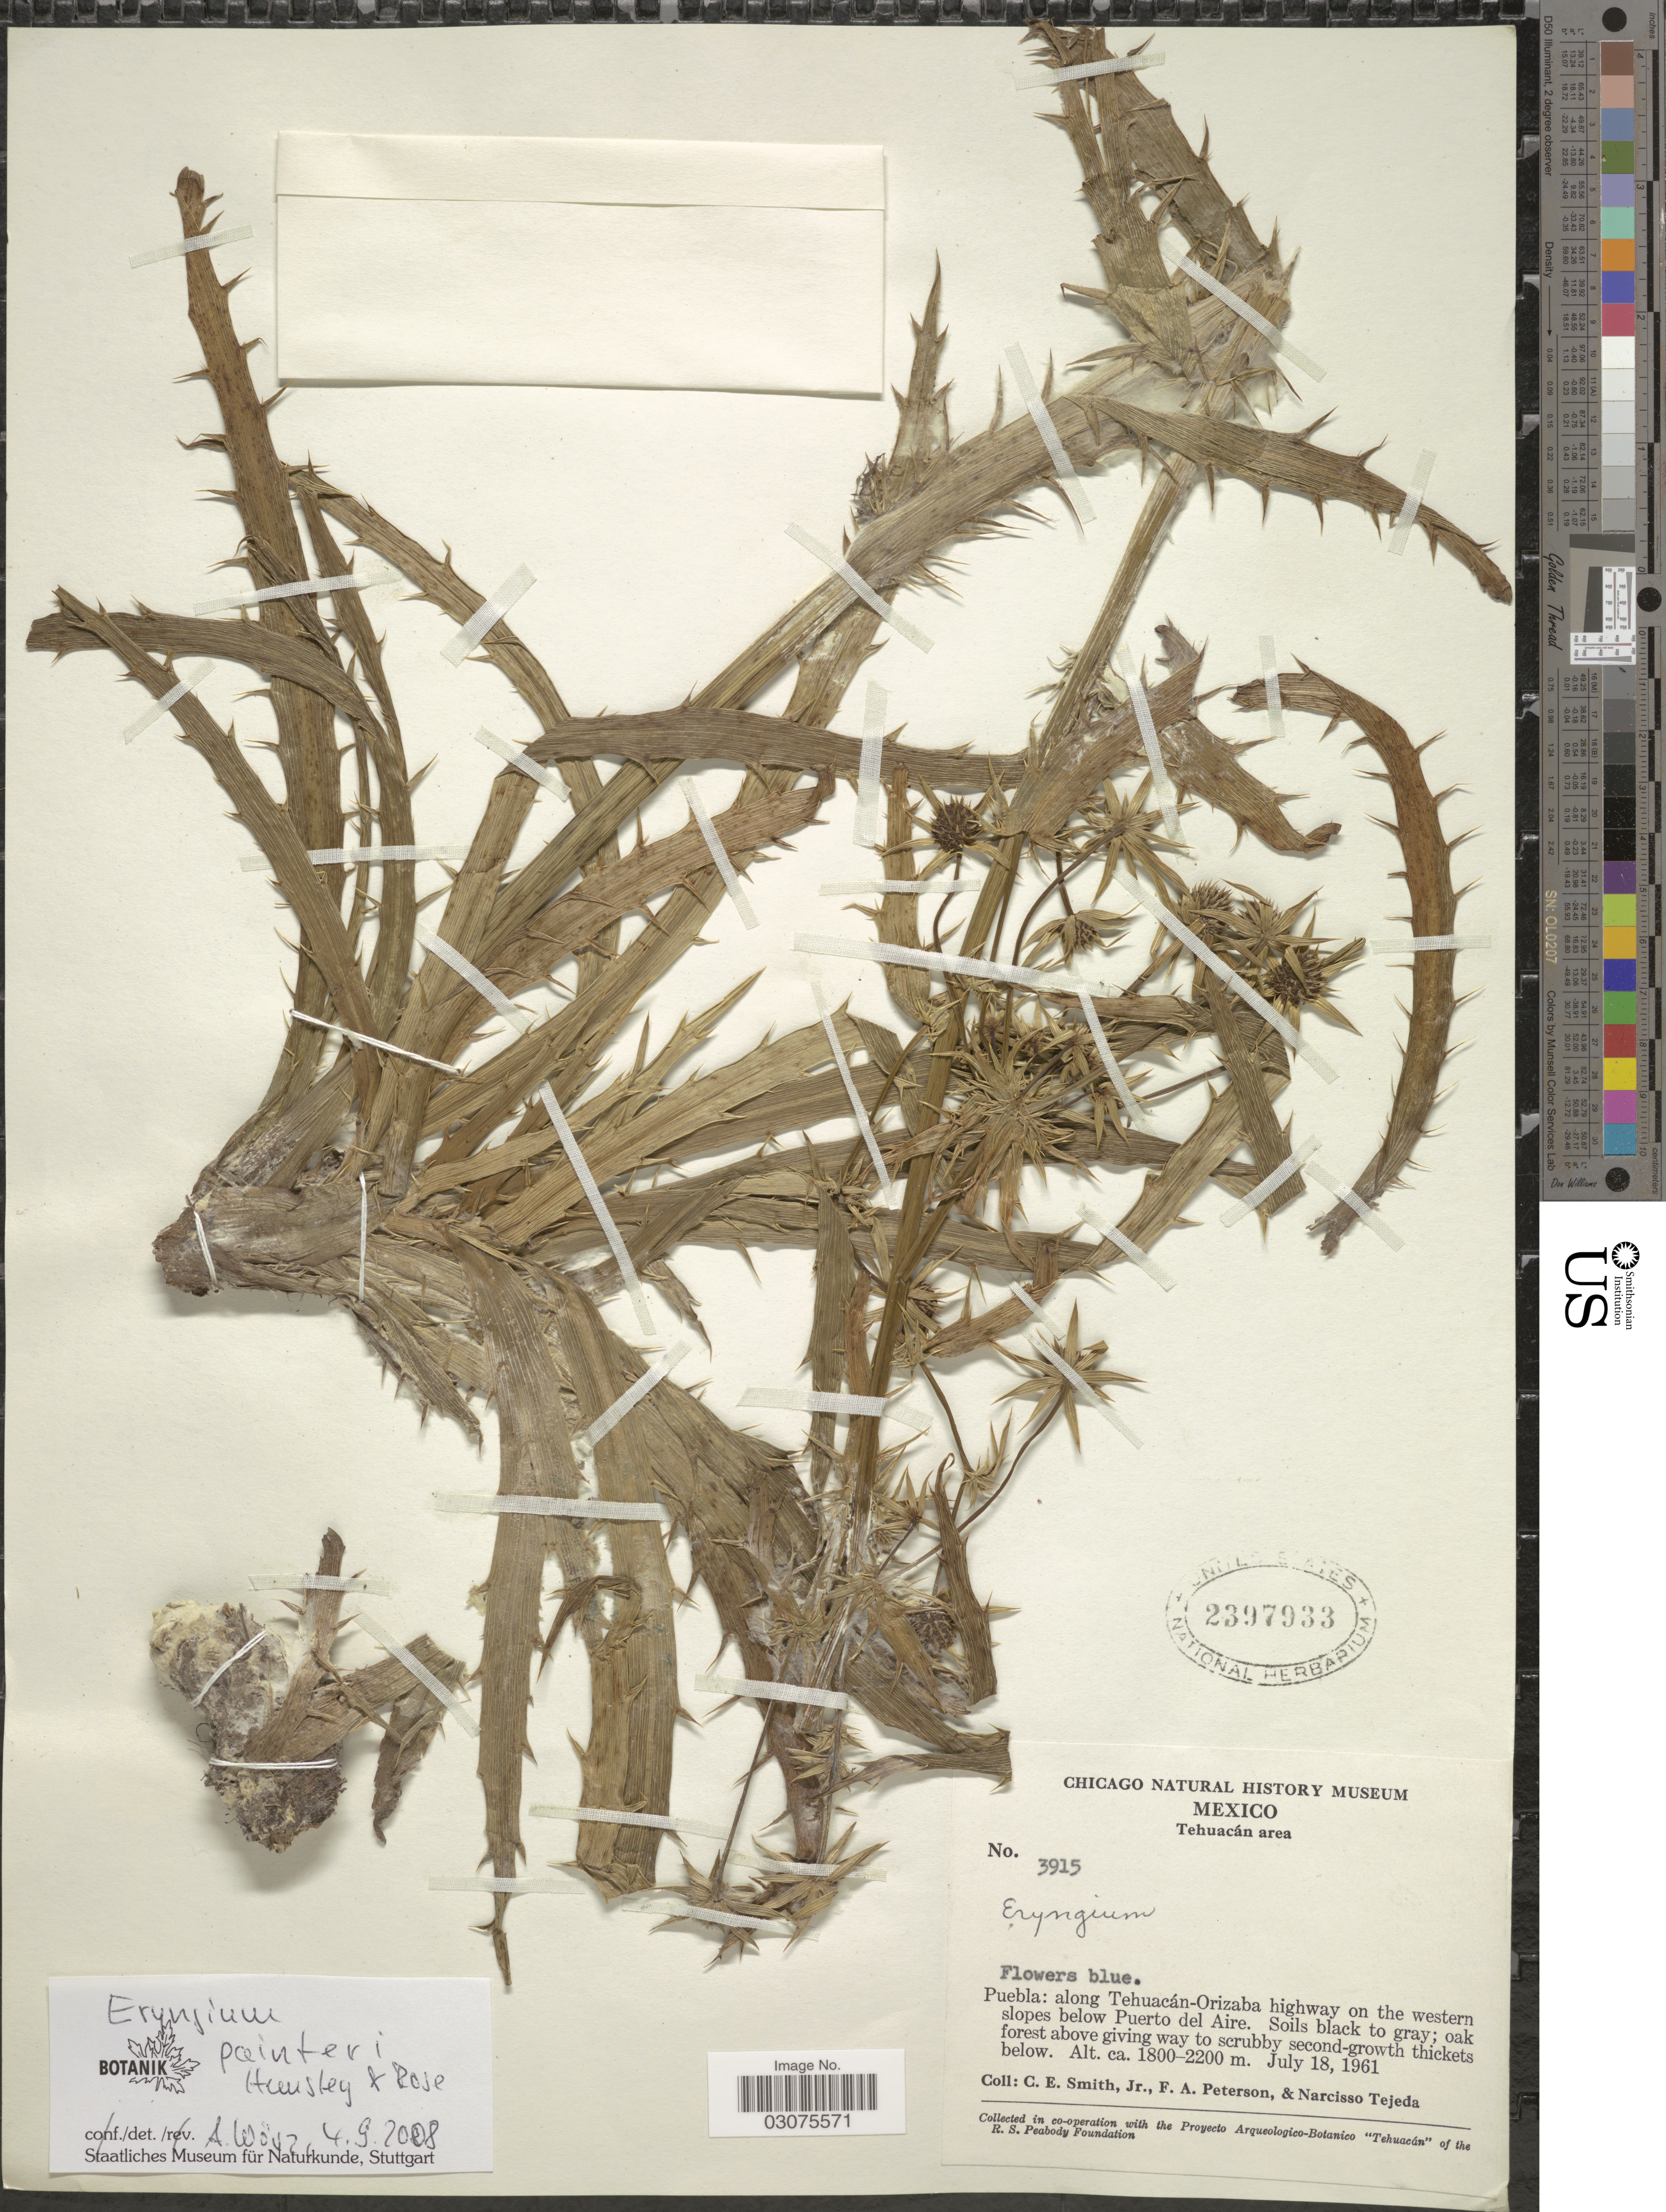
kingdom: Plantae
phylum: Tracheophyta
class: Magnoliopsida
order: Apiales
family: Apiaceae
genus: Eryngium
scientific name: Eryngium deppeanum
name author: Schltdl. & Cham.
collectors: C. E. Smith Jr., F. A. Peterson & N. Tejeda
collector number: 3915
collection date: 1961-07-18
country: Mexico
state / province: Puebla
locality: Tehuacán area, along Tehuacán-Orizaba highway on the western slopes below Puerto del Aire.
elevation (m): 1800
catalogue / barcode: US 2397933